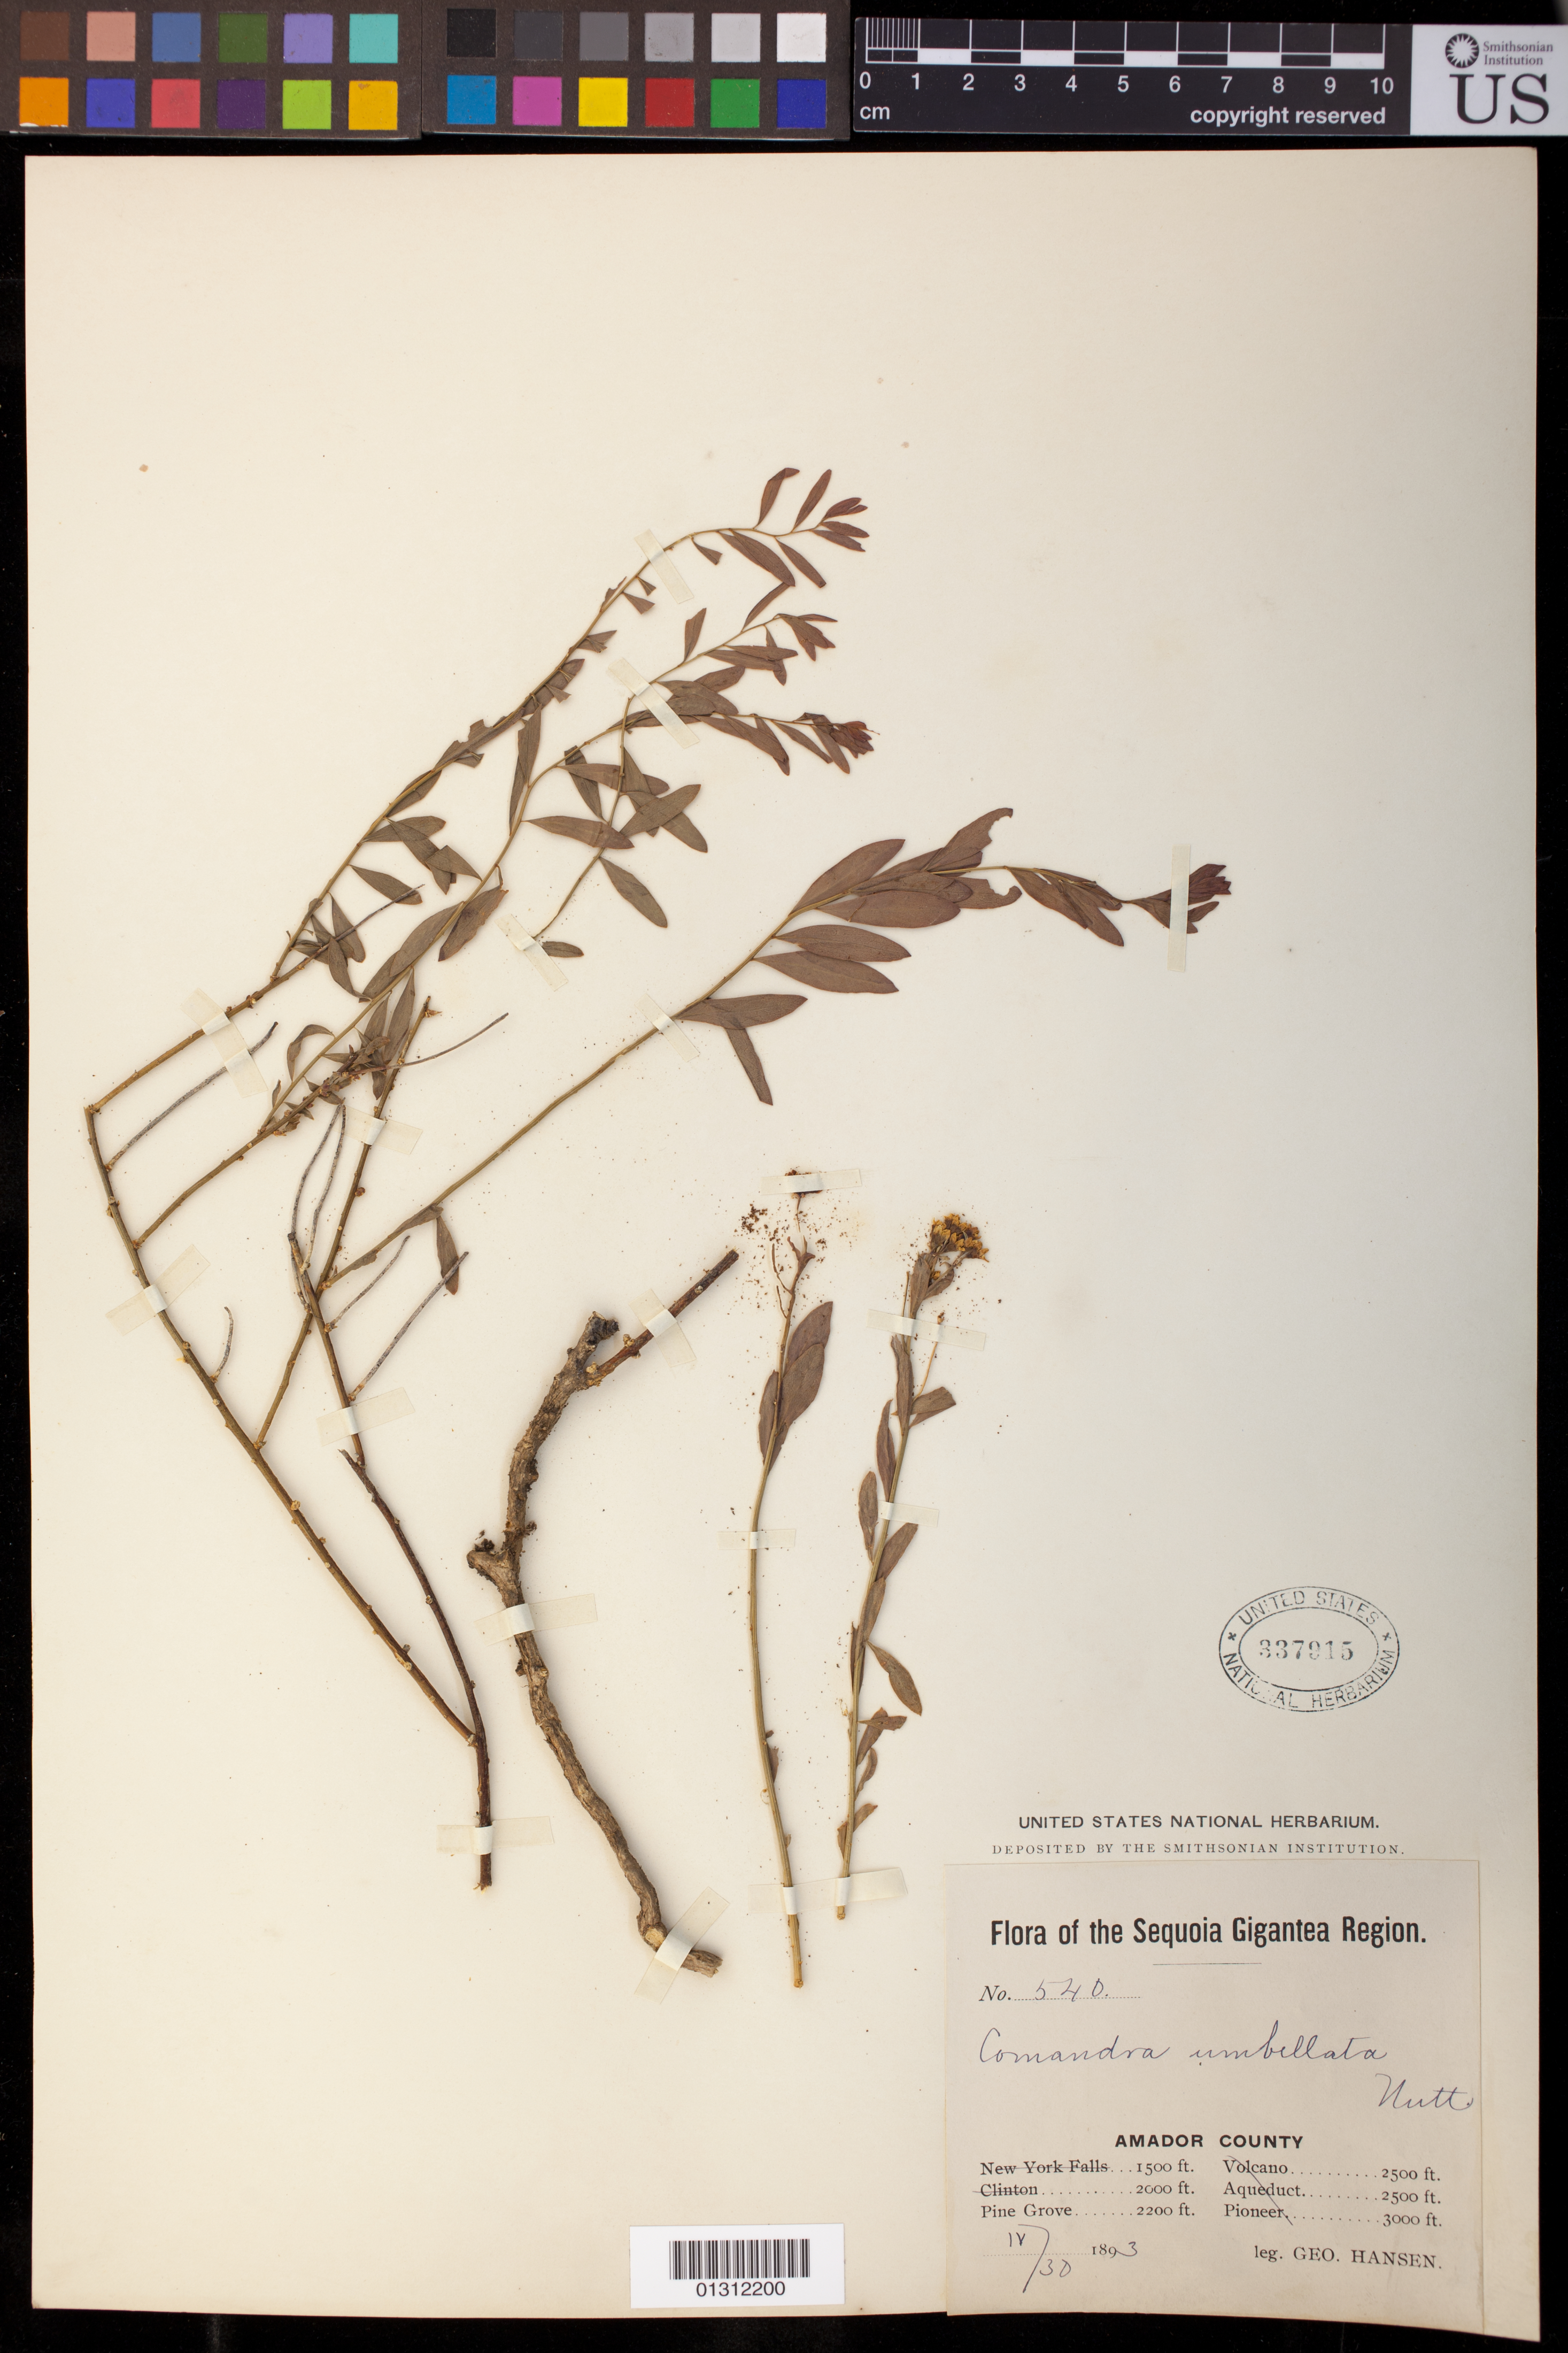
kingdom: Plantae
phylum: Tracheophyta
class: Magnoliopsida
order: Santalales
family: Comandraceae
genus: Comandra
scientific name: Comandra umbellata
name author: (L.) Nutt.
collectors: G. Hansen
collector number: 540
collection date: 1893-04-30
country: United States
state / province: California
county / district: Amador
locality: Pine Grove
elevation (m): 671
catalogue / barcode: US 337915